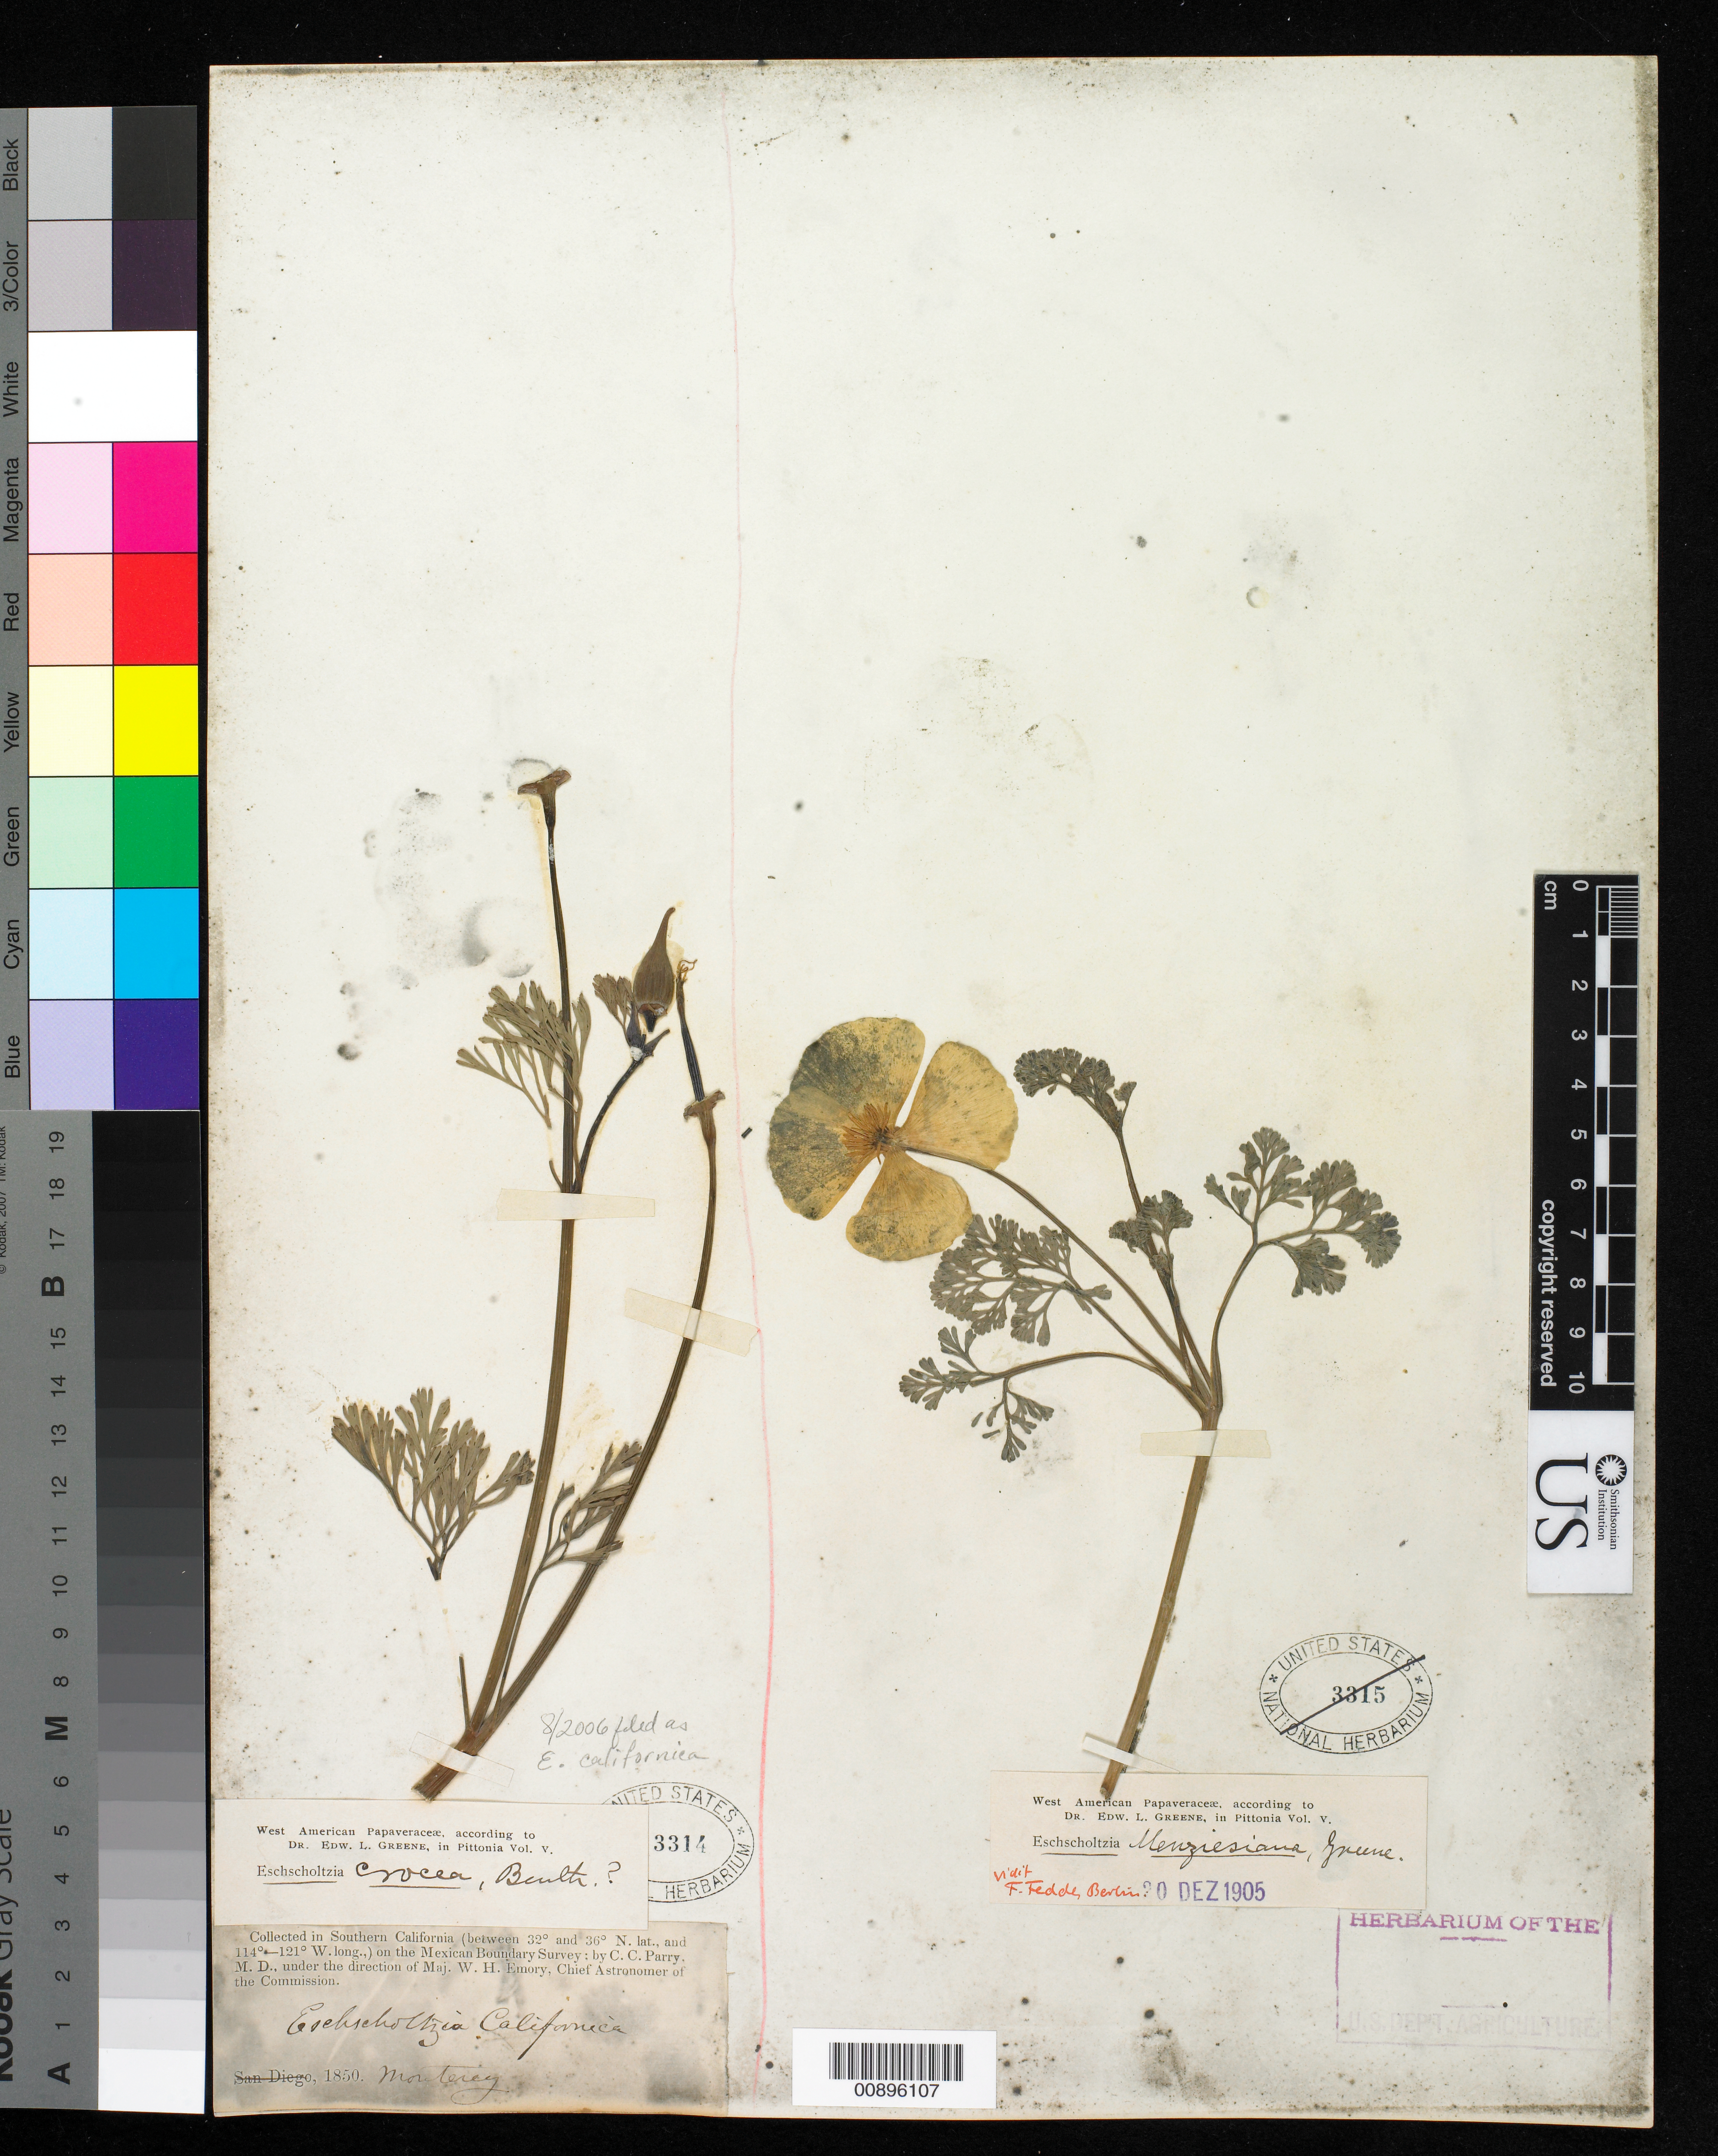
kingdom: Plantae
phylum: Tracheophyta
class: Magnoliopsida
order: Ranunculales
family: Papaveraceae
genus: Eschscholzia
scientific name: Eschscholzia californica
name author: Cham.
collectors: C. C. Parry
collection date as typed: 1850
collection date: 1850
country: United States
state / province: California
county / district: Monterey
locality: Monterey, Southern California.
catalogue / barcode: US 3314